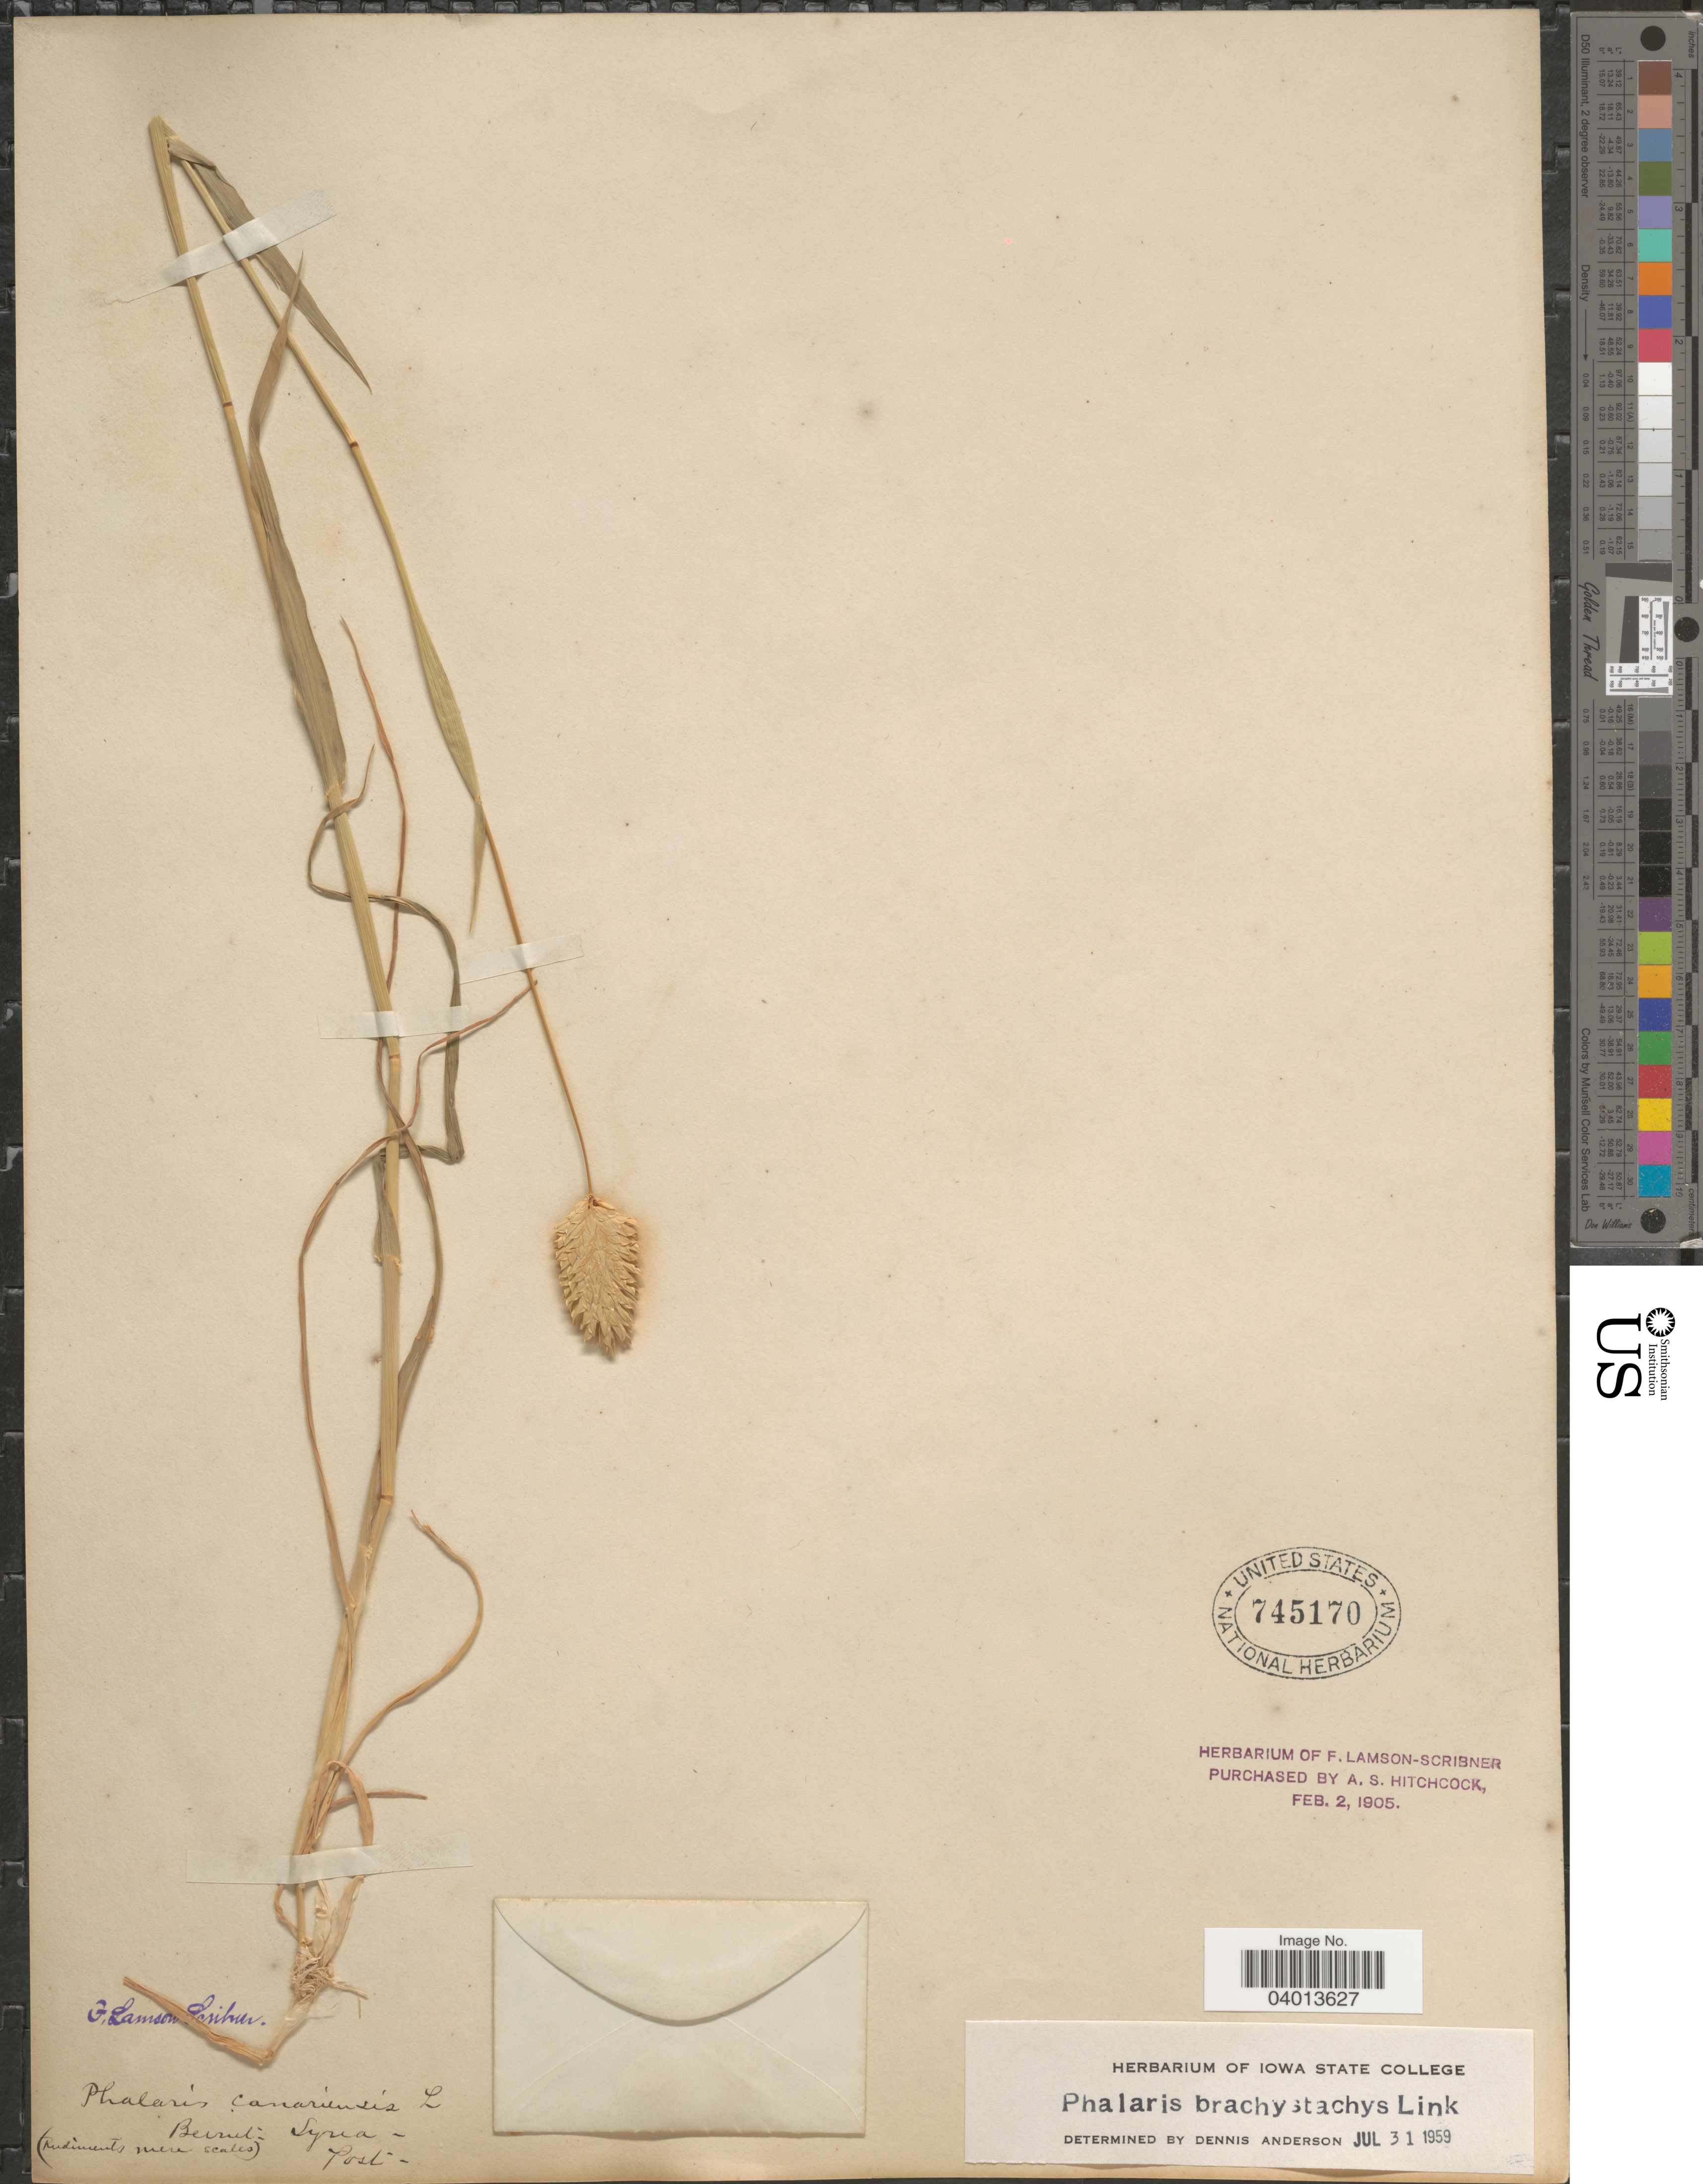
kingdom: Plantae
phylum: Tracheophyta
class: Liliopsida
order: Poales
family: Poaceae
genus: Phalaris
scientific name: Phalaris brachystachys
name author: Link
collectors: F. Lamson-Scribner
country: Lebanon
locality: Beirut.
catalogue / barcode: US 745170